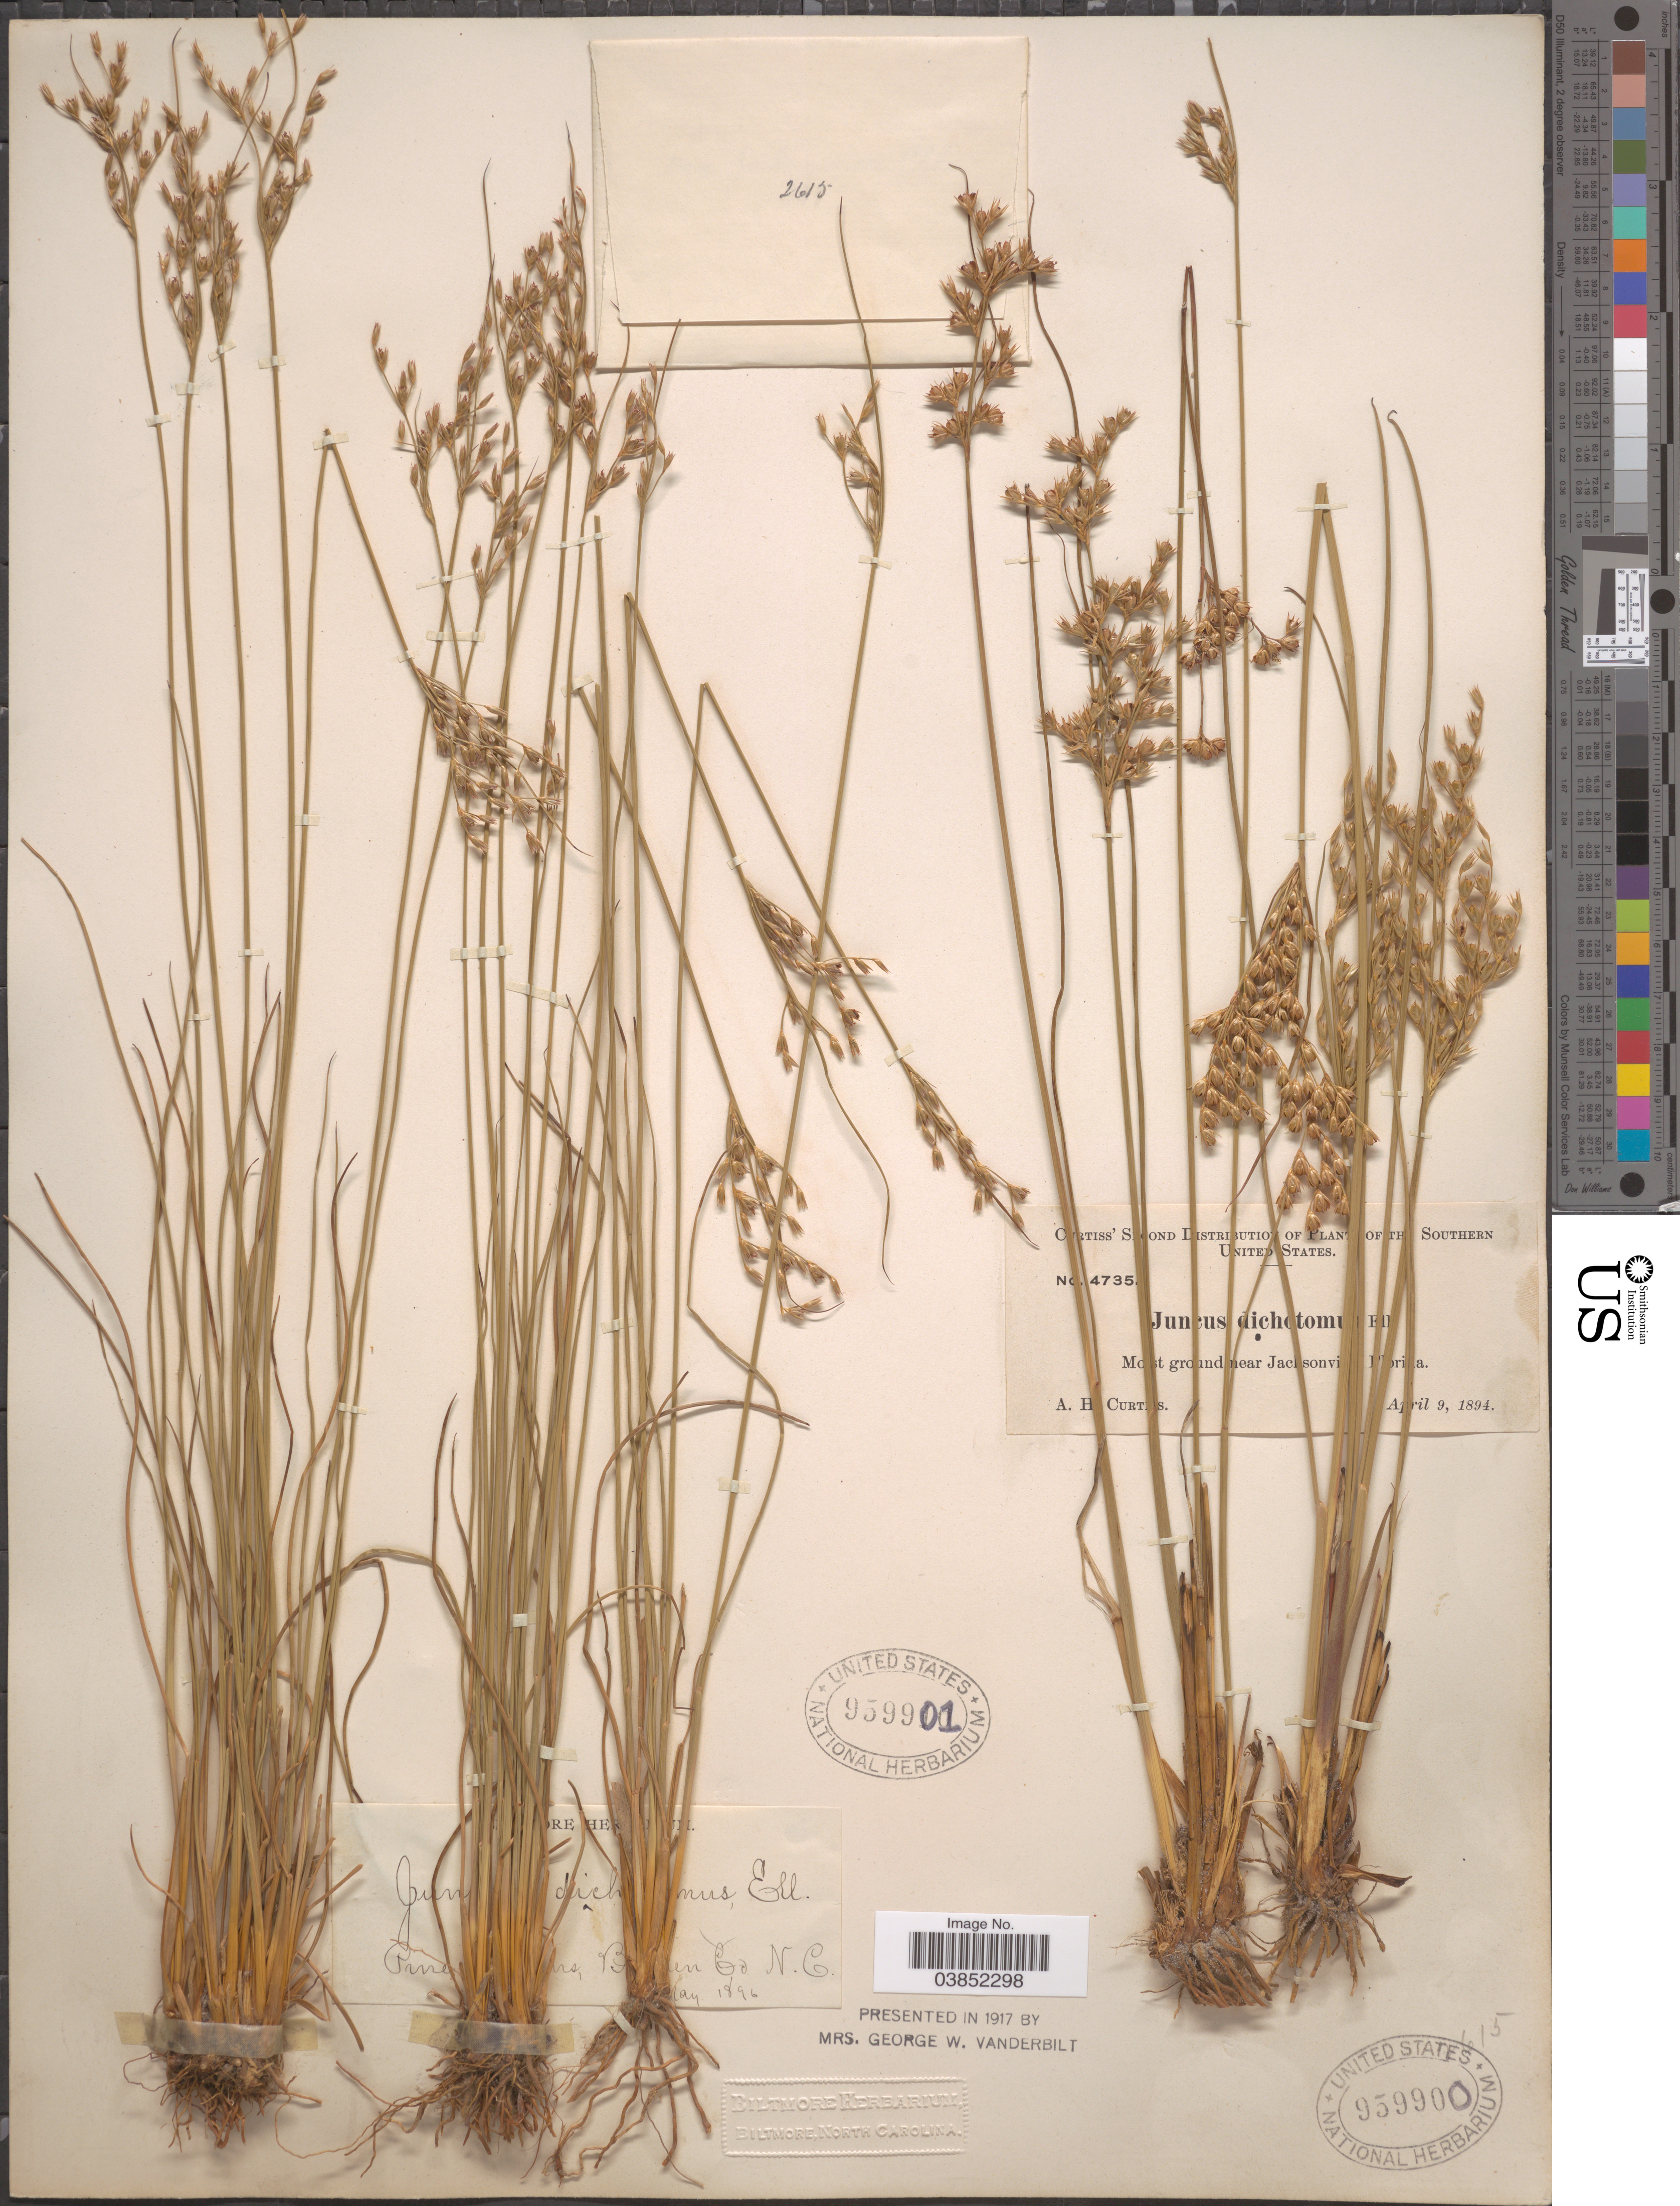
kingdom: Plantae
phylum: Tracheophyta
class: Liliopsida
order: Poales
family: Juncaceae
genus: Juncus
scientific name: Juncus dichotomus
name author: Elliott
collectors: ex herb. Biltmore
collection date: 1896-05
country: United States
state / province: North Carolina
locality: Pine [illegible text] rs, B[illegible text]en Co.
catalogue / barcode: US 959901-2